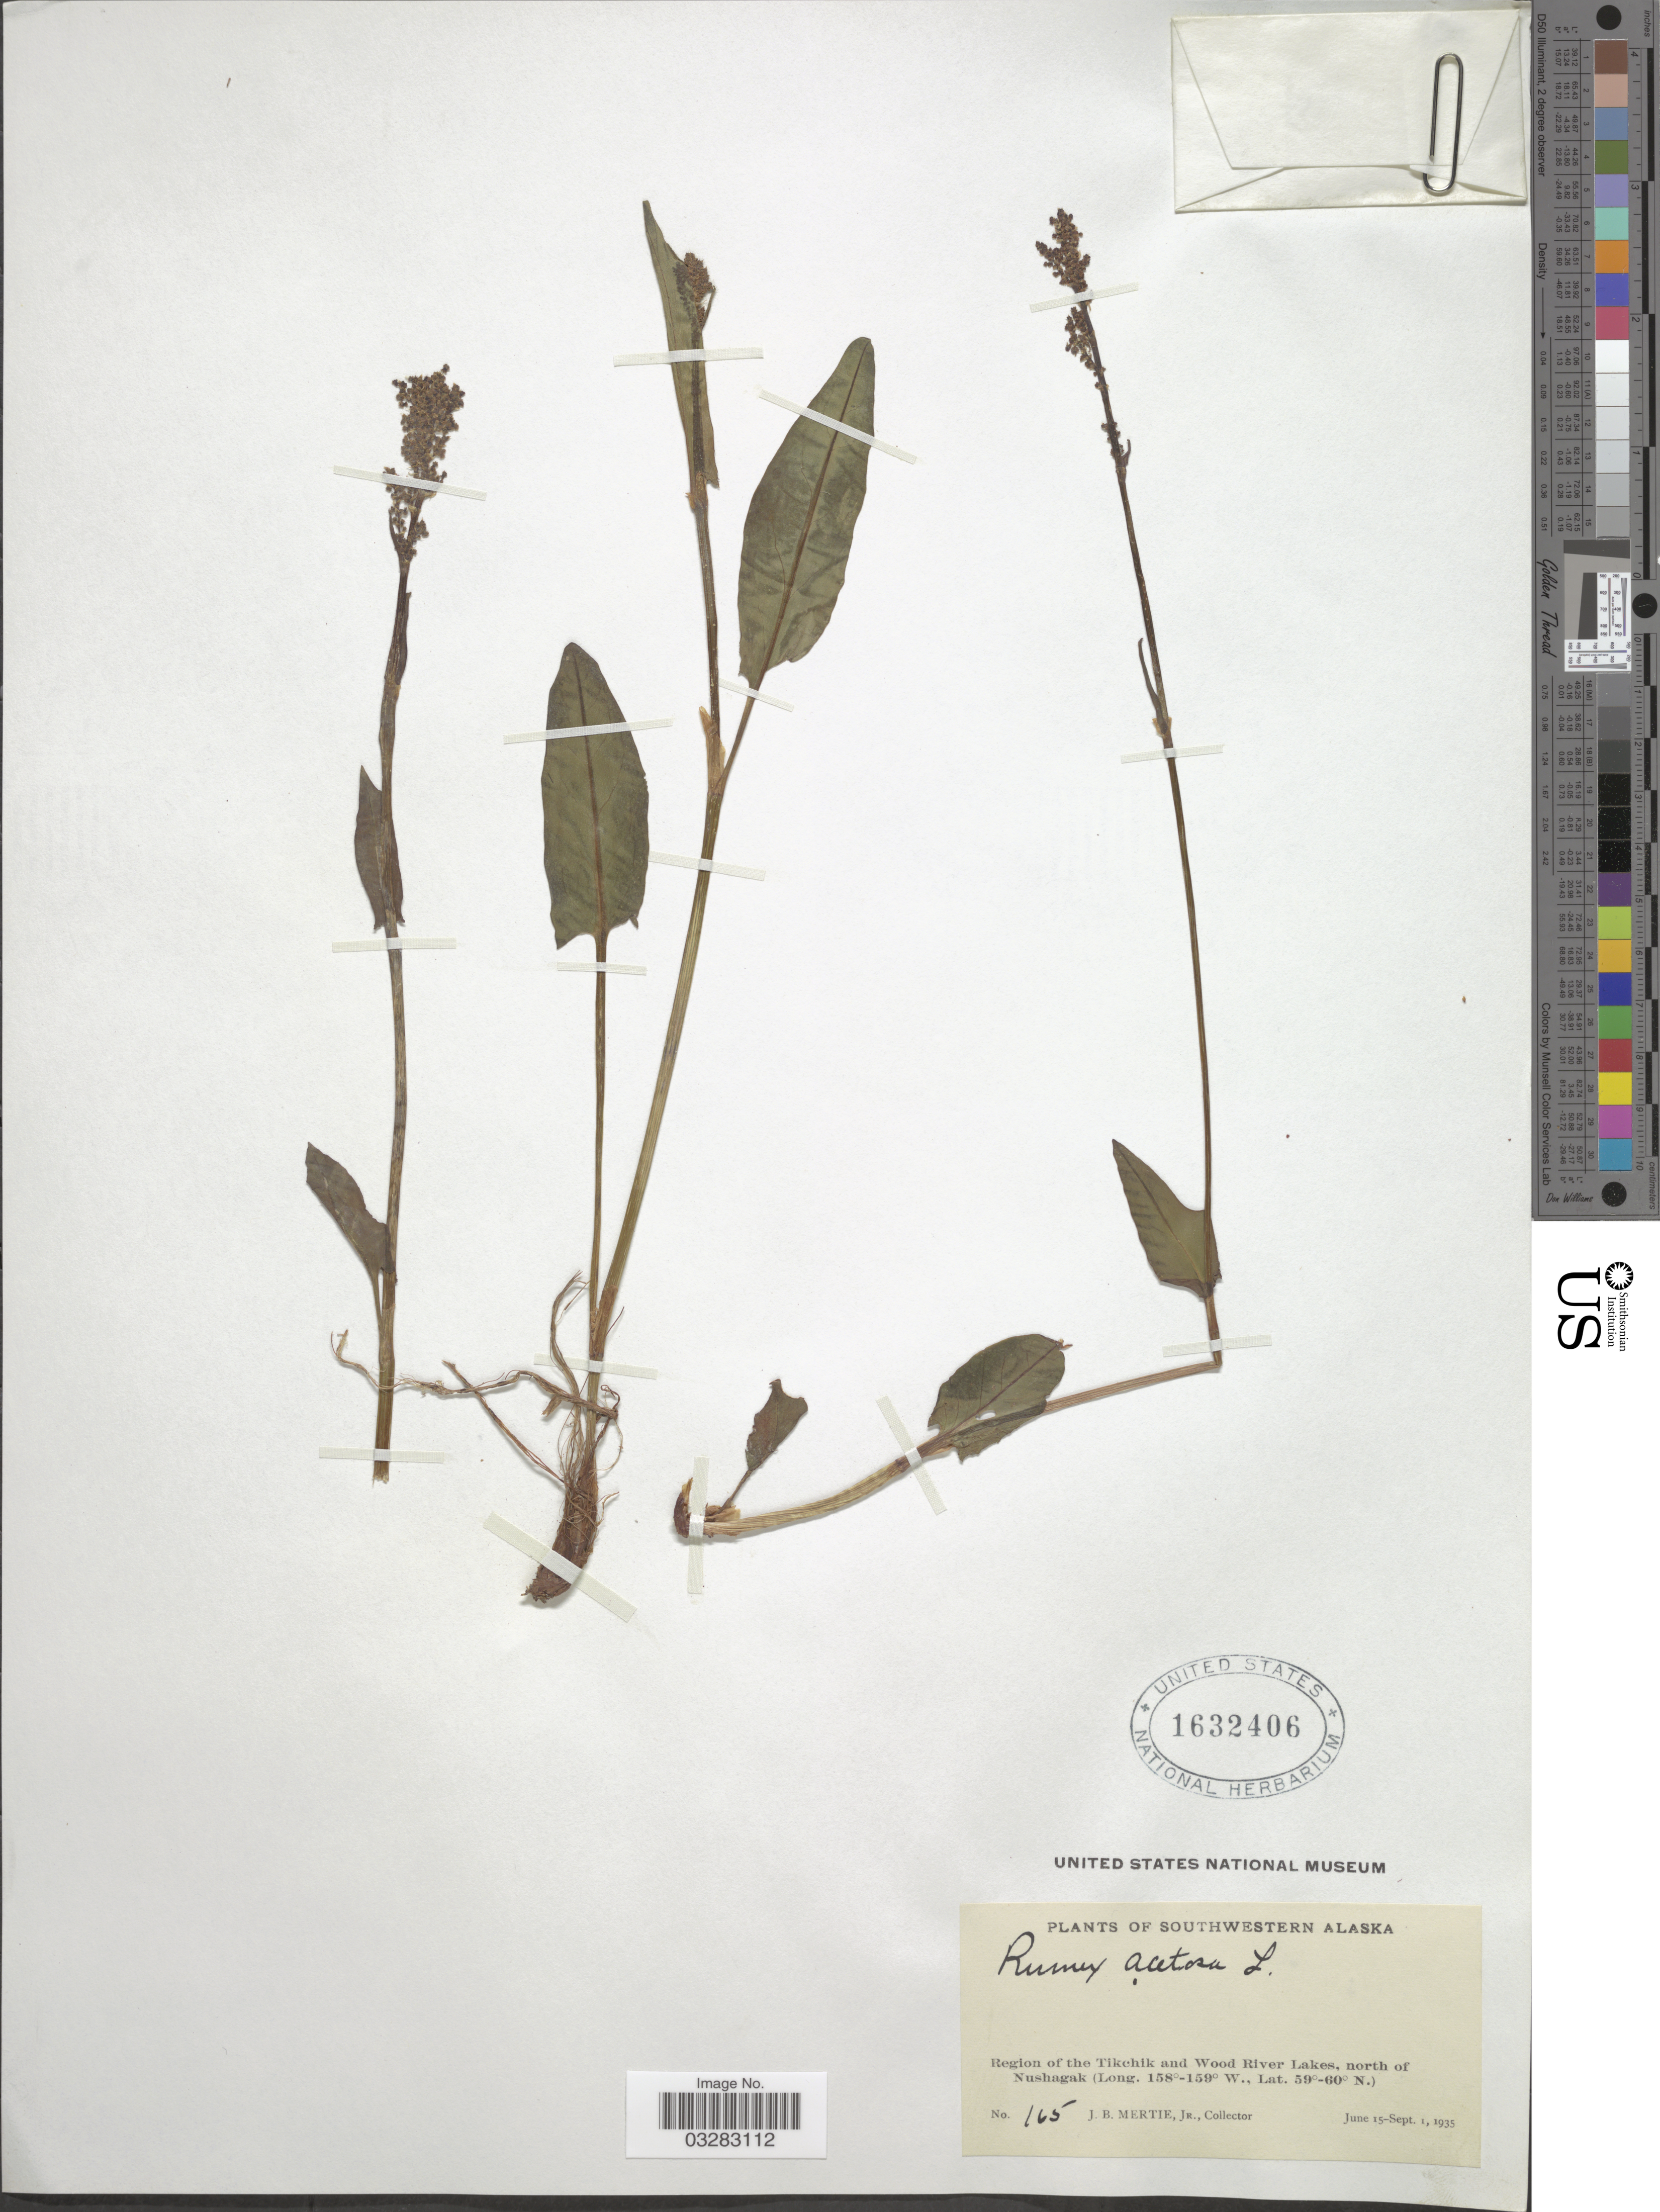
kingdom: Plantae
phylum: Tracheophyta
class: Magnoliopsida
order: Caryophyllales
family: Polygonaceae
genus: Rumex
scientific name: Rumex acetosa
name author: L.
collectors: J. Mertie Jr.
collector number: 165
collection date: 1935-06-15/1935-09-01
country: United States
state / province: Alaska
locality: Southwestern Alaska. Region of the Tikchik and Wood River Lakes, north of Nushagak.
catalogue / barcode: US 1632406